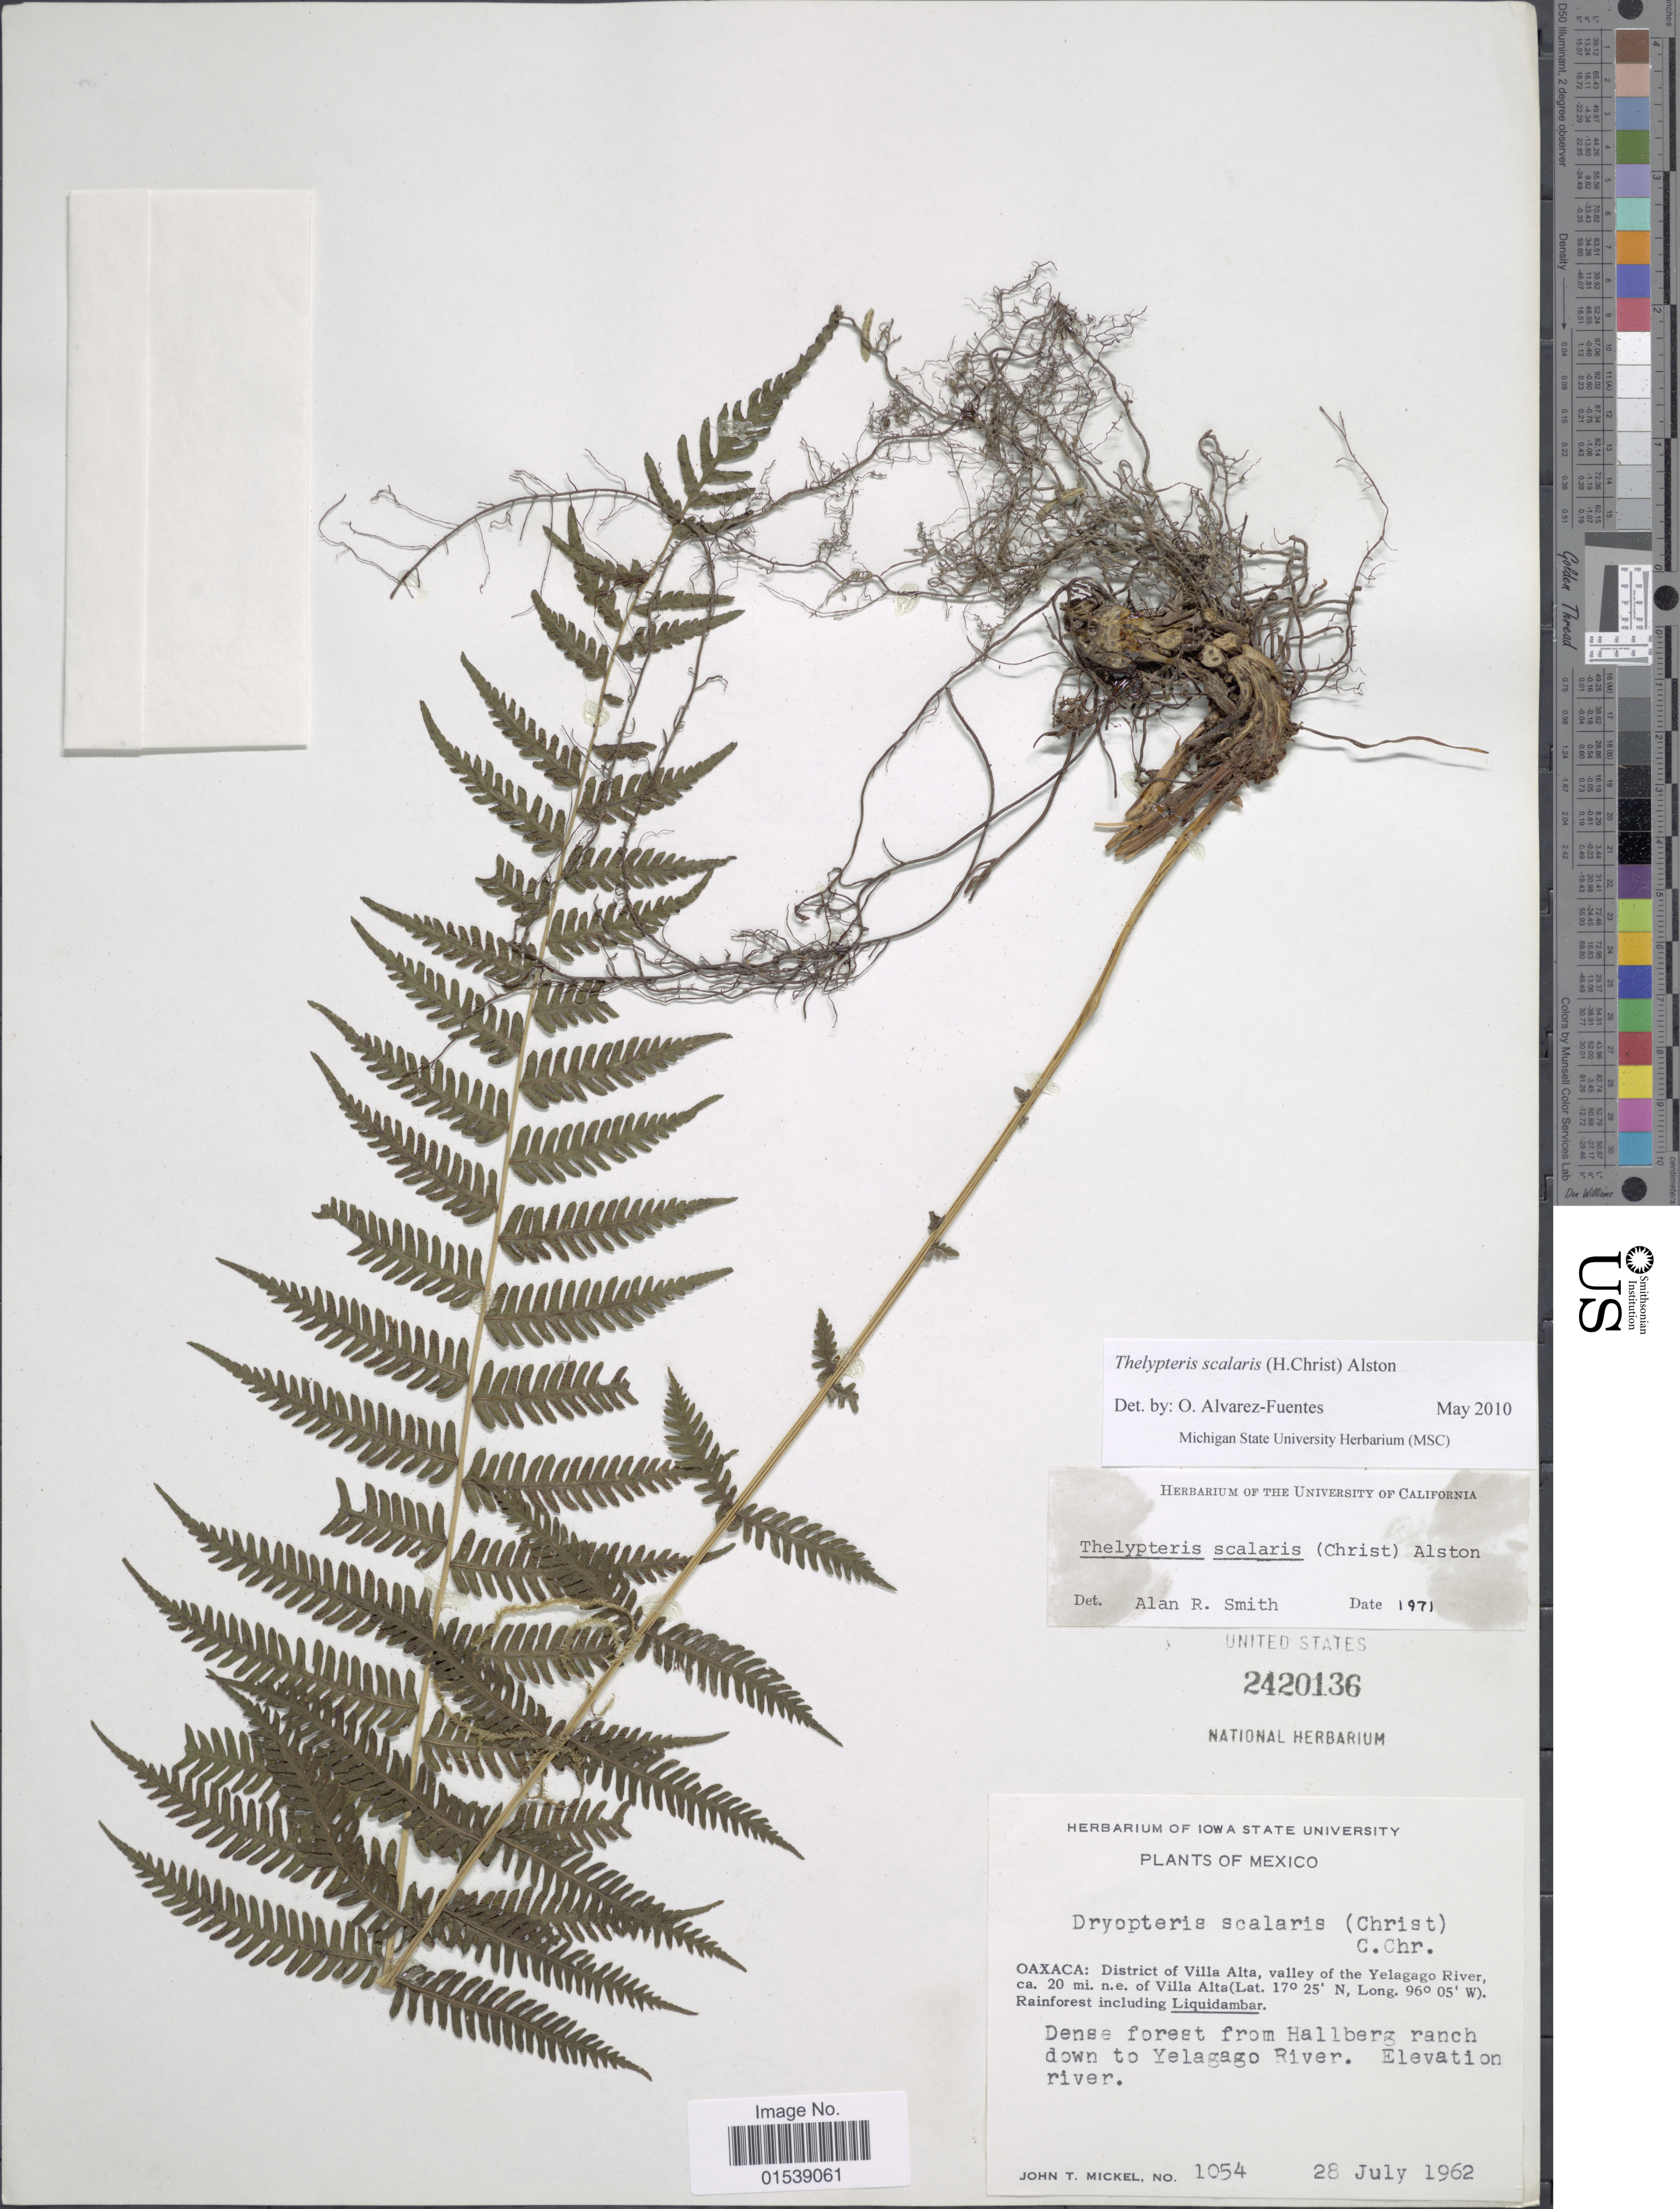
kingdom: Plantae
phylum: Tracheophyta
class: Polypodiopsida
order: Polypodiales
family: Thelypteridaceae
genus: Amauropelta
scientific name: Amauropelta scalaris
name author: (Christ) Á. Löve & D. Löve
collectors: J. T. Mickel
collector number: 1054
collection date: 1962-07-28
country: Mexico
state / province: Oaxaca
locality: Oaxaca: District of Villa Alta, valley of the Yelagago River, ca. 20 mi. n.e. of Villa Alta, dense forest from Hallberg ranch down to Yelagago River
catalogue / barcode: US 2420136